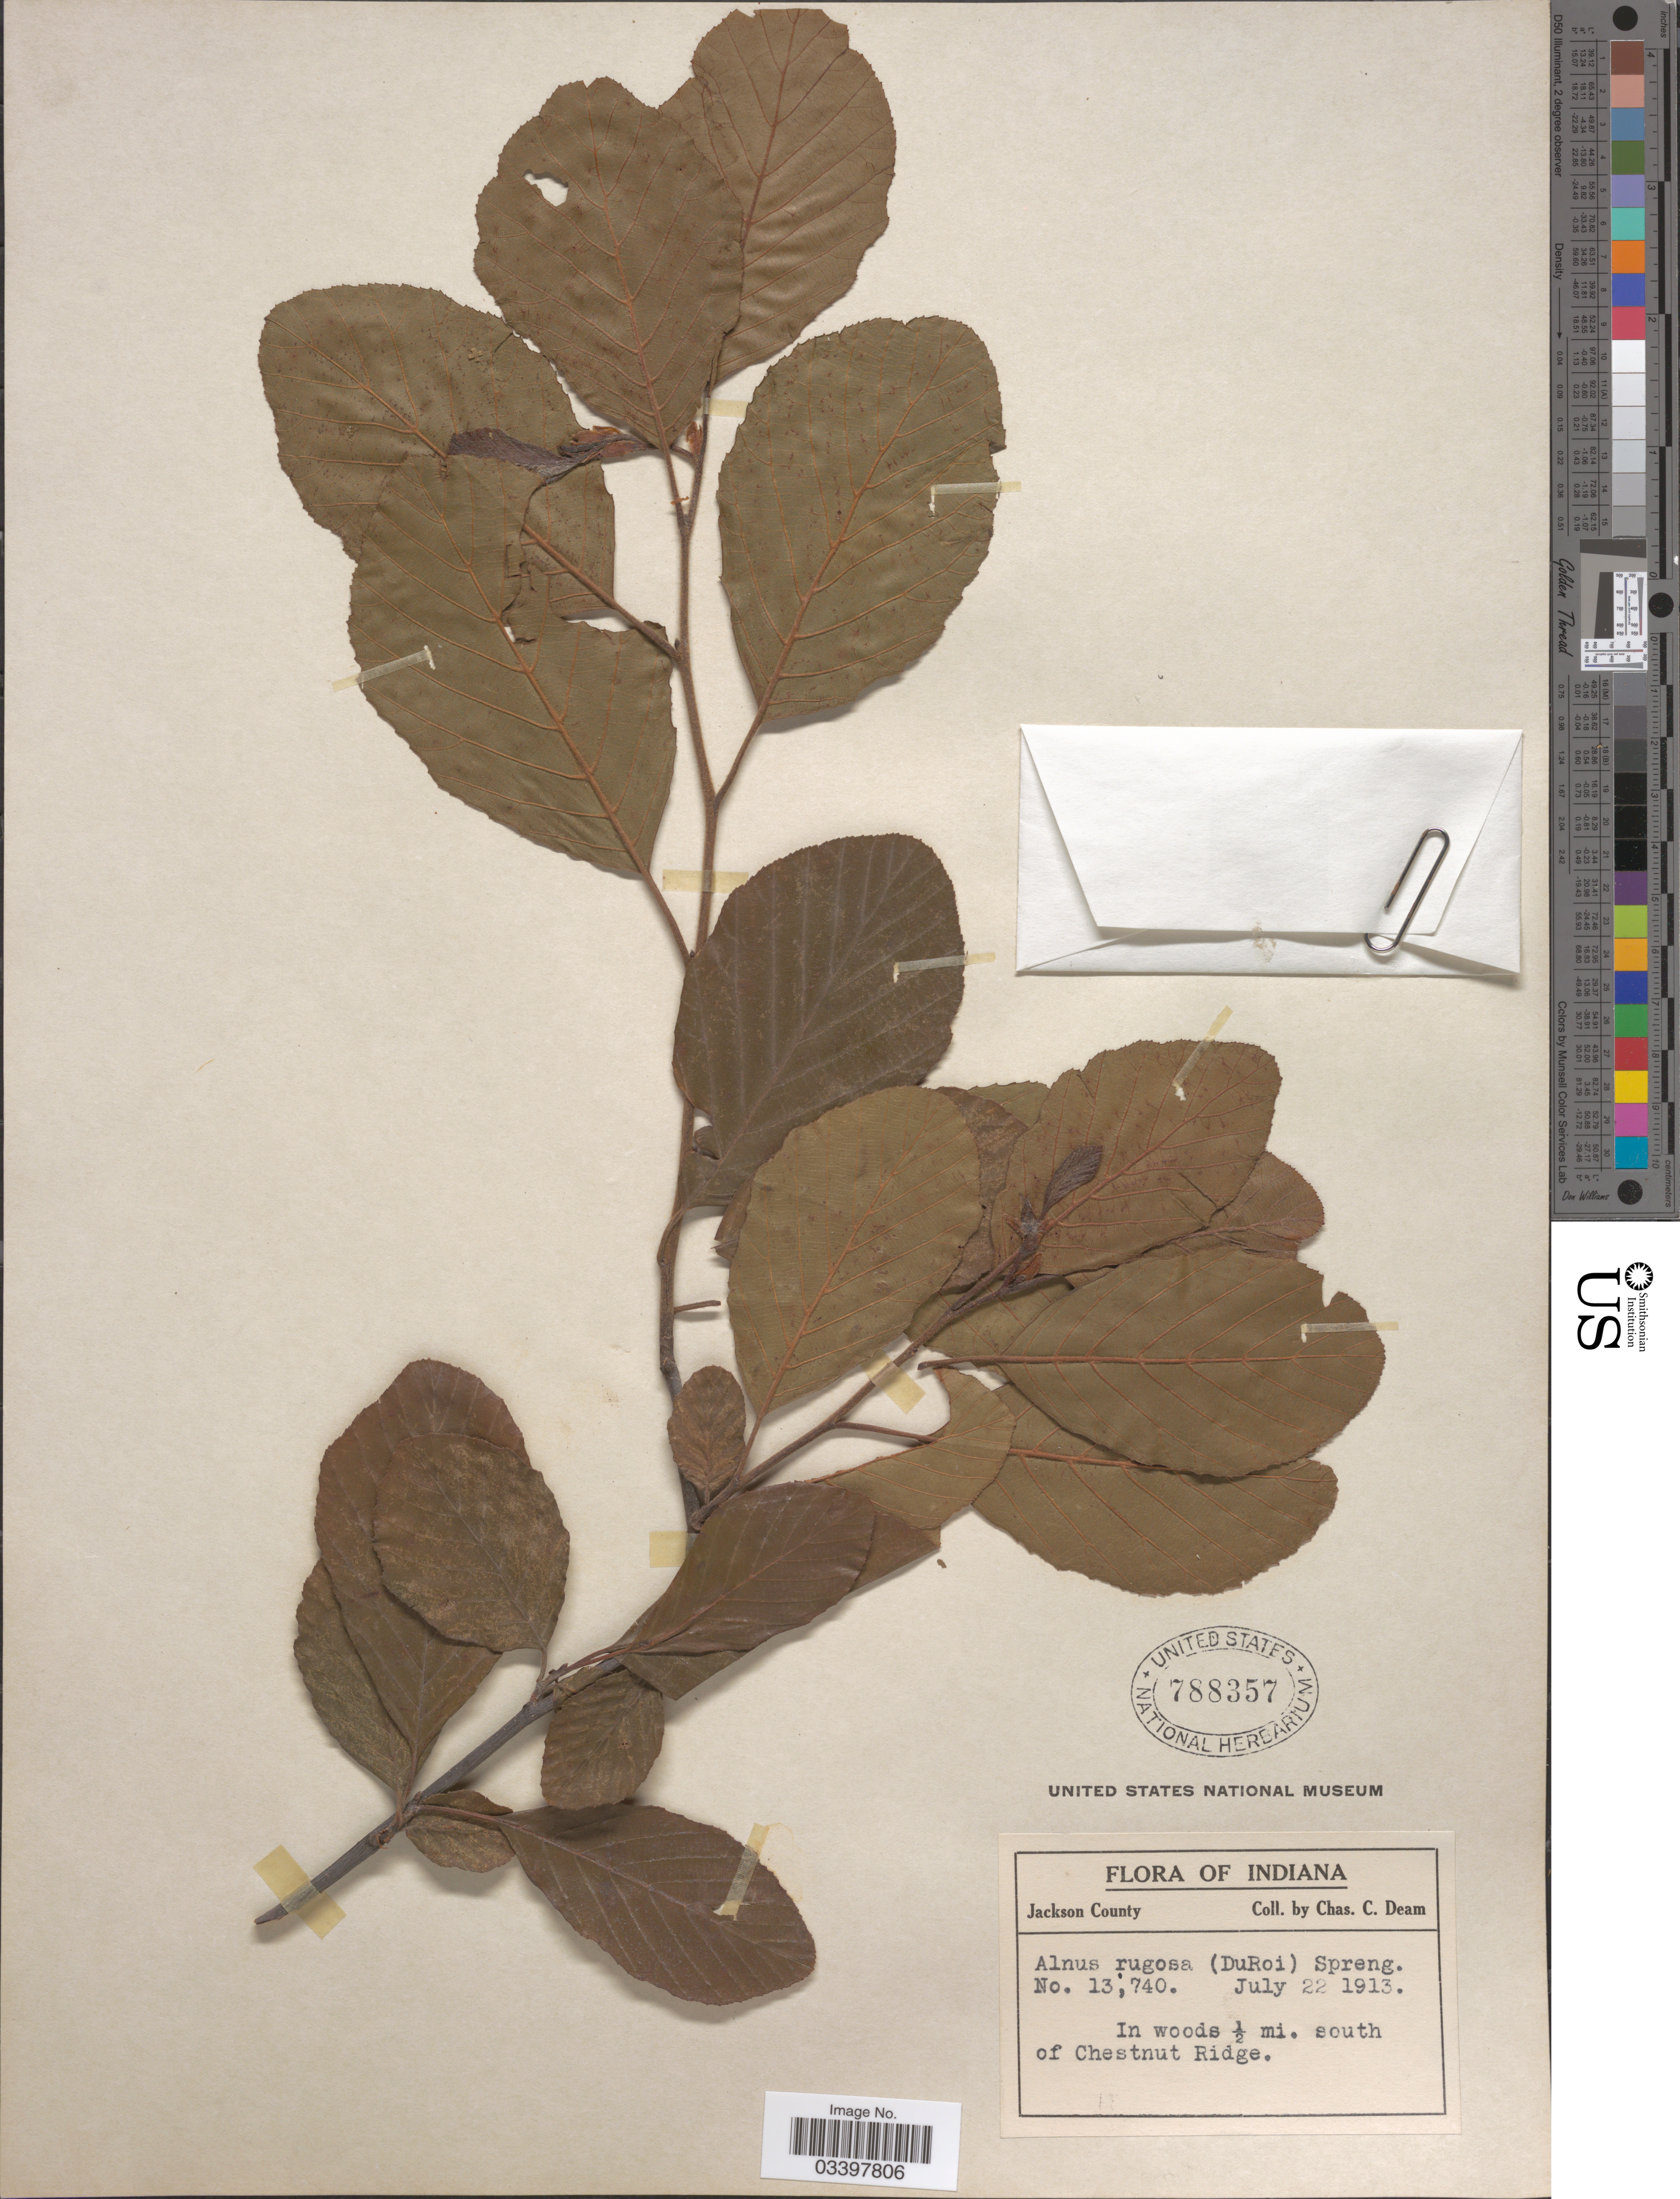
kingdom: Plantae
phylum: Tracheophyta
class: Magnoliopsida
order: Fagales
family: Betulaceae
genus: Alnus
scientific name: Alnus incana subsp. rugosa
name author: (Du Roi) R.T. Clausen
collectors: C. C. Deam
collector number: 13740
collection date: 1913-07-22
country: United States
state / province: Indiana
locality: In woods ½ mi. south of Chestnut Ridge.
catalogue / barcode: US 788357